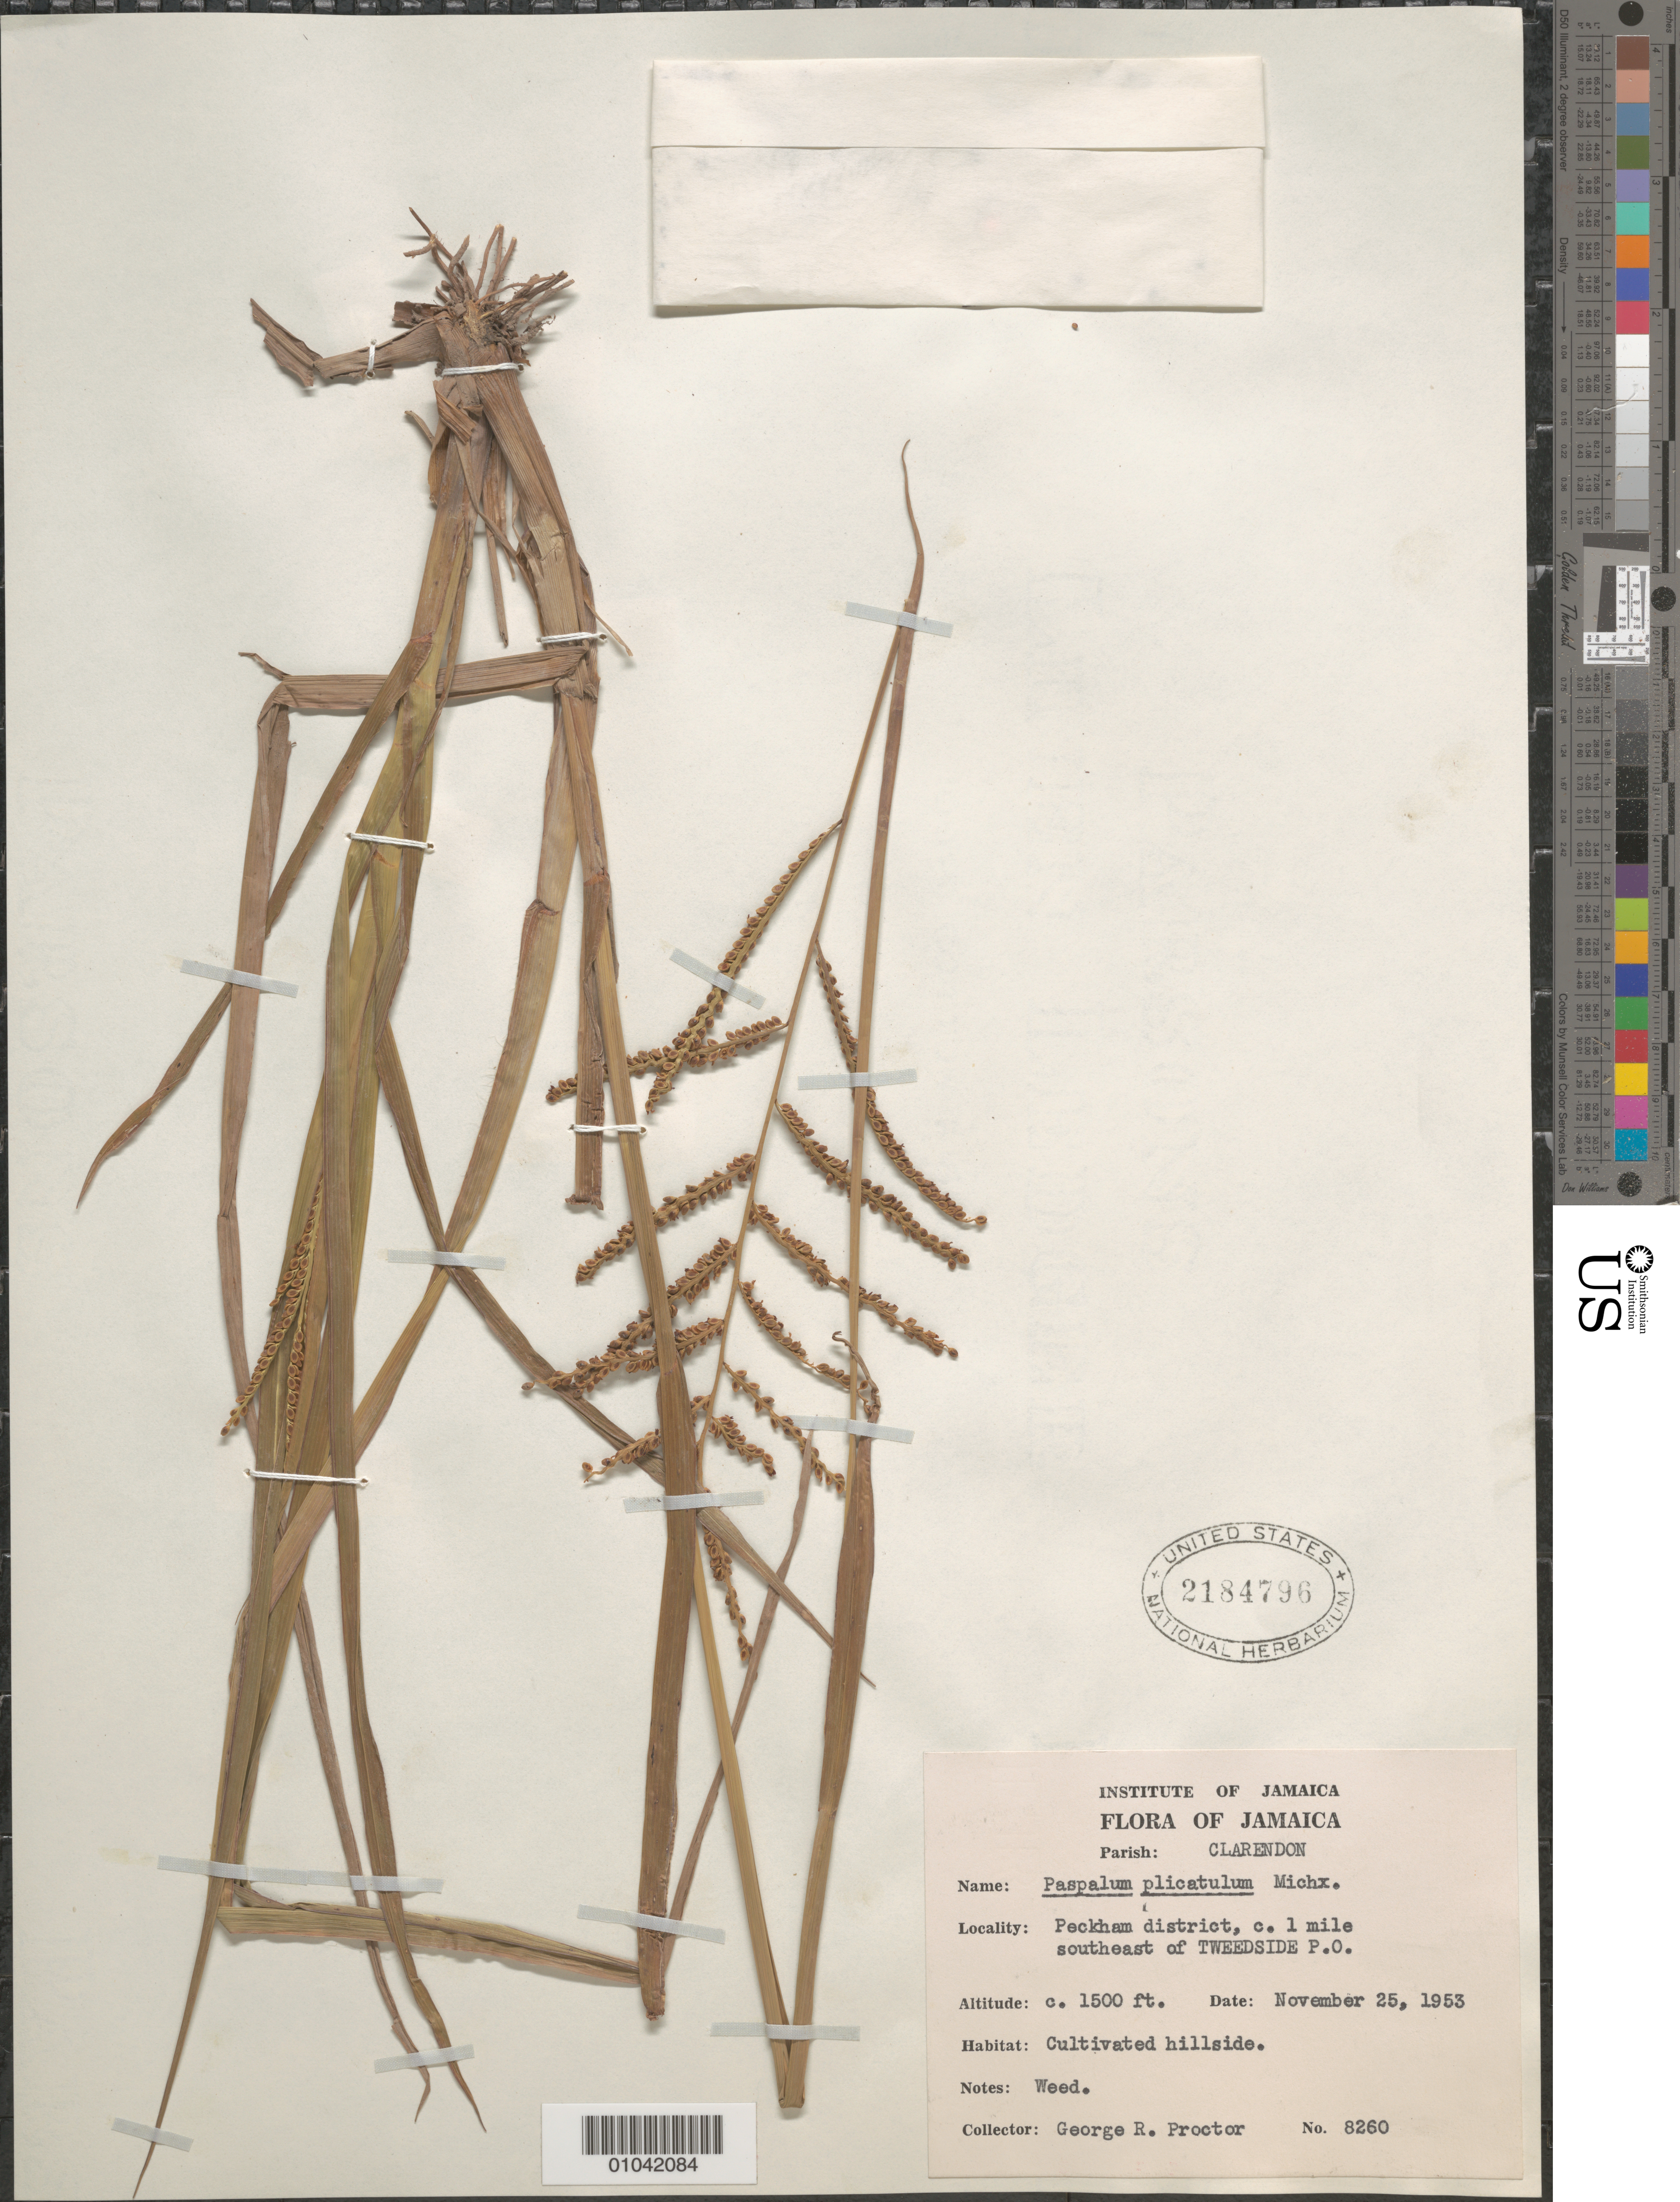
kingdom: Plantae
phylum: Tracheophyta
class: Liliopsida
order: Poales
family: Poaceae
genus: Paspalum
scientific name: Paspalum plicatulum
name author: Michx.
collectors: G. R. Proctor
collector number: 8260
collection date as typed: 25 Nov 1953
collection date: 1953-11-25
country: Jamaica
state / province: Clarendon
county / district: Peckham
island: Jamaica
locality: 1 mile SE of Tweedside P.O.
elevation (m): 457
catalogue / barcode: US 2184796